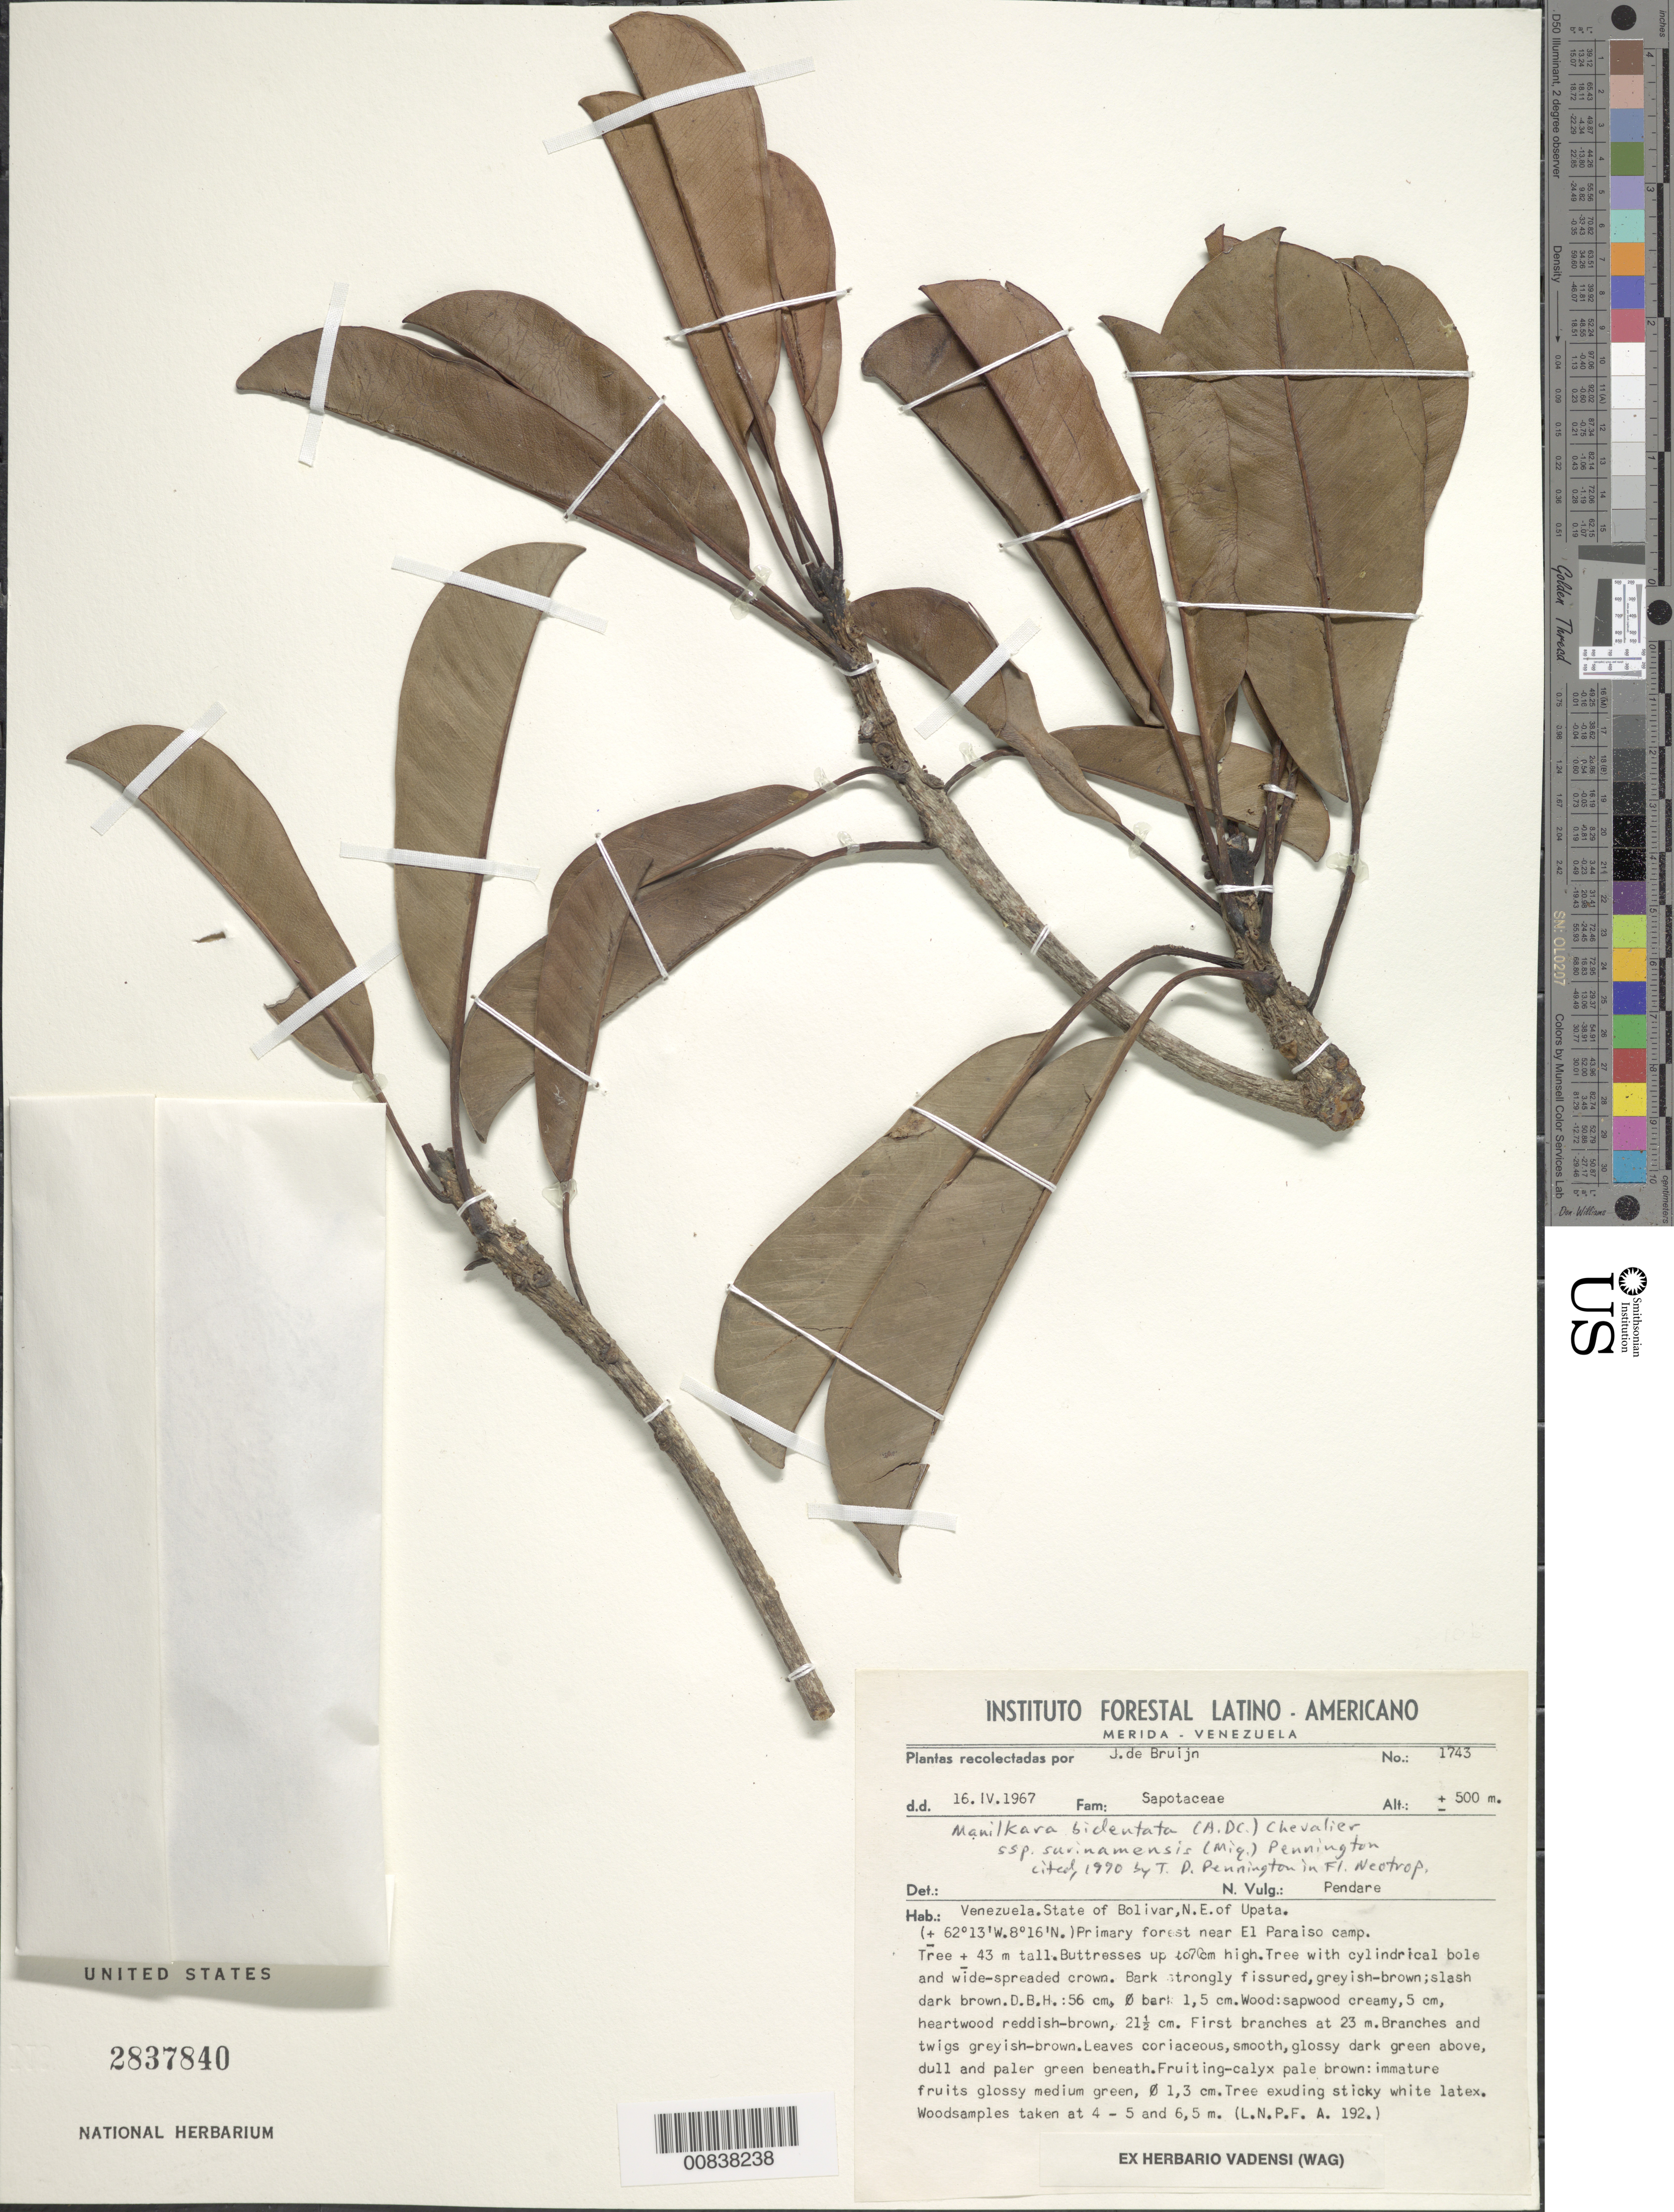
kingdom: Plantae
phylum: Tracheophyta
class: Magnoliopsida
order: Ericales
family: Sapotaceae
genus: Manilkara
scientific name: Manilkara bidentata subsp. surinamensis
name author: (Miq.) T.D. Penn.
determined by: Pennington, T. D., (K)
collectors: J. Bruijn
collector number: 1743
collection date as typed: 16-Apr-67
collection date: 1967-04-16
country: Venezuela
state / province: Bolívar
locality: Upata, NE of, near El Paraiso camp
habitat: Primary forest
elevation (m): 500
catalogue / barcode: US 2837840